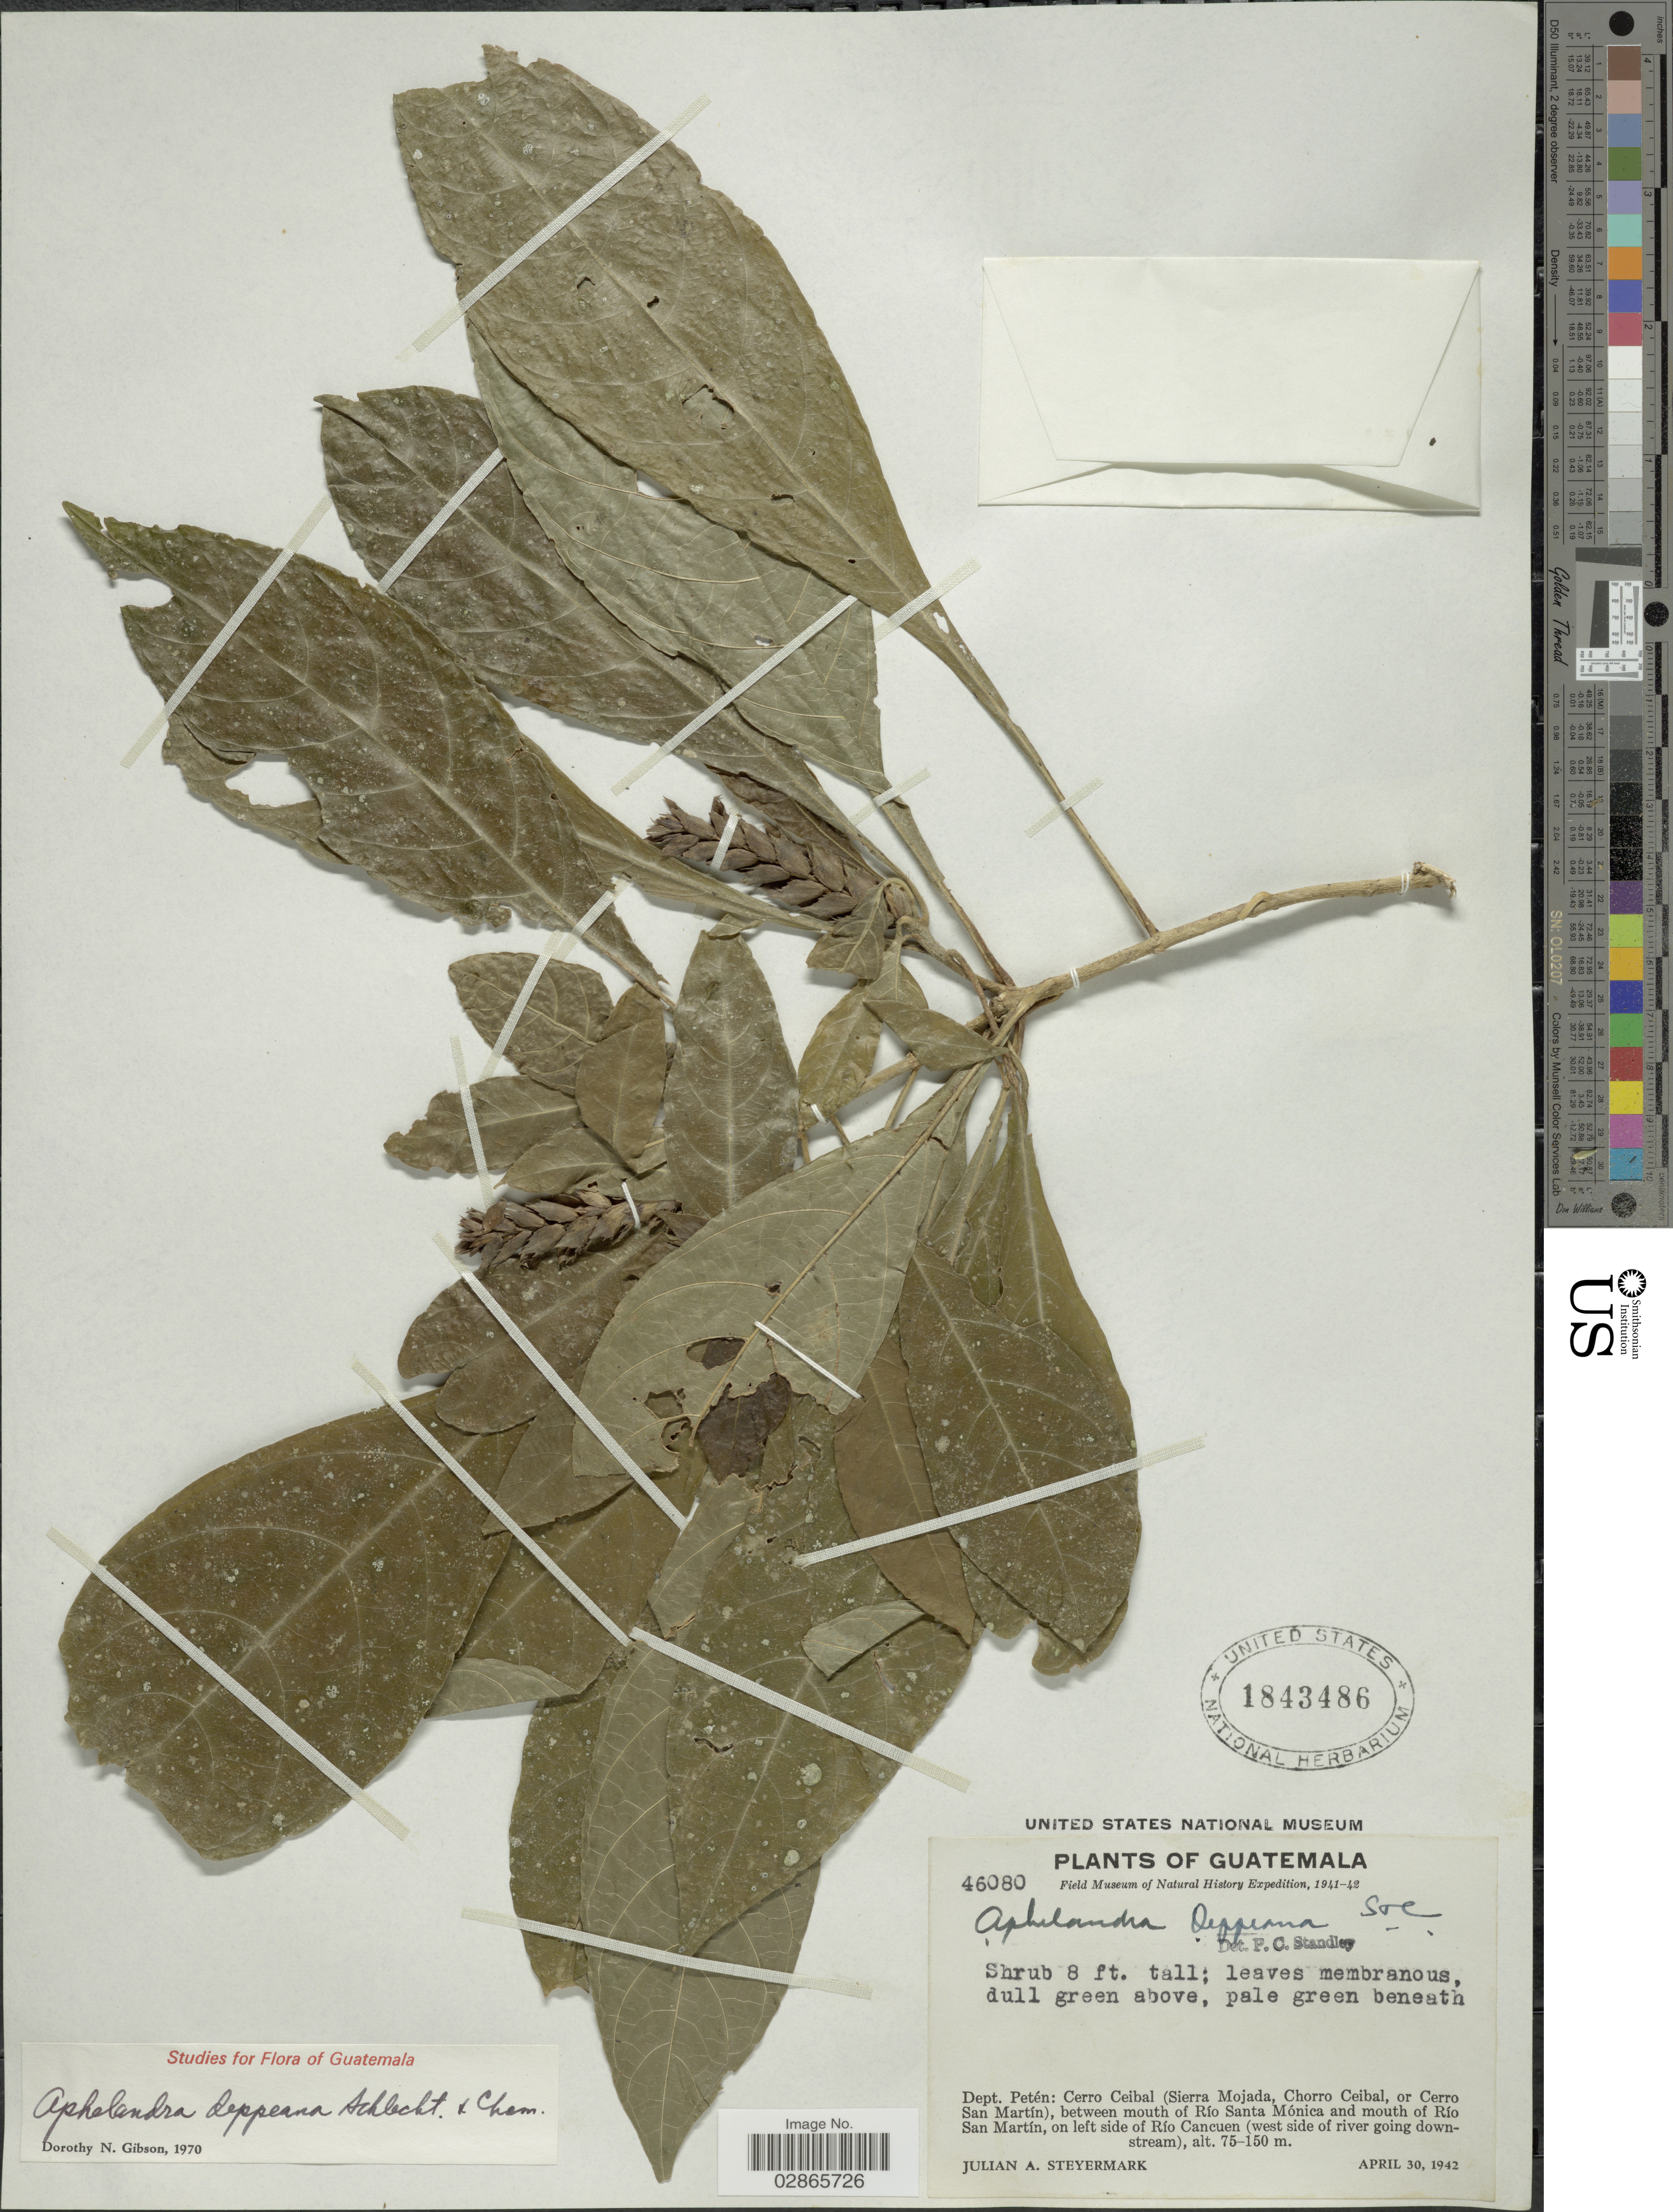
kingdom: Plantae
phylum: Tracheophyta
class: Magnoliopsida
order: Lamiales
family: Acanthaceae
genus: Aphelandra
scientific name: Aphelandra deppeana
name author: Schltdl. & Cham.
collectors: J. Steyermark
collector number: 46080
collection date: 1942-04-30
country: Guatemala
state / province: El Petén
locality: Dept. Petén: Cerro Ceibal (Sierra Mojada, Chorro Ceibal, or Cerro San Martín), between mouth of Río Santa Mónica and mouth of Río San Martín, on left side of Río Cancuen (west side of river going down-stream).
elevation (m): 75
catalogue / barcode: US 1843486